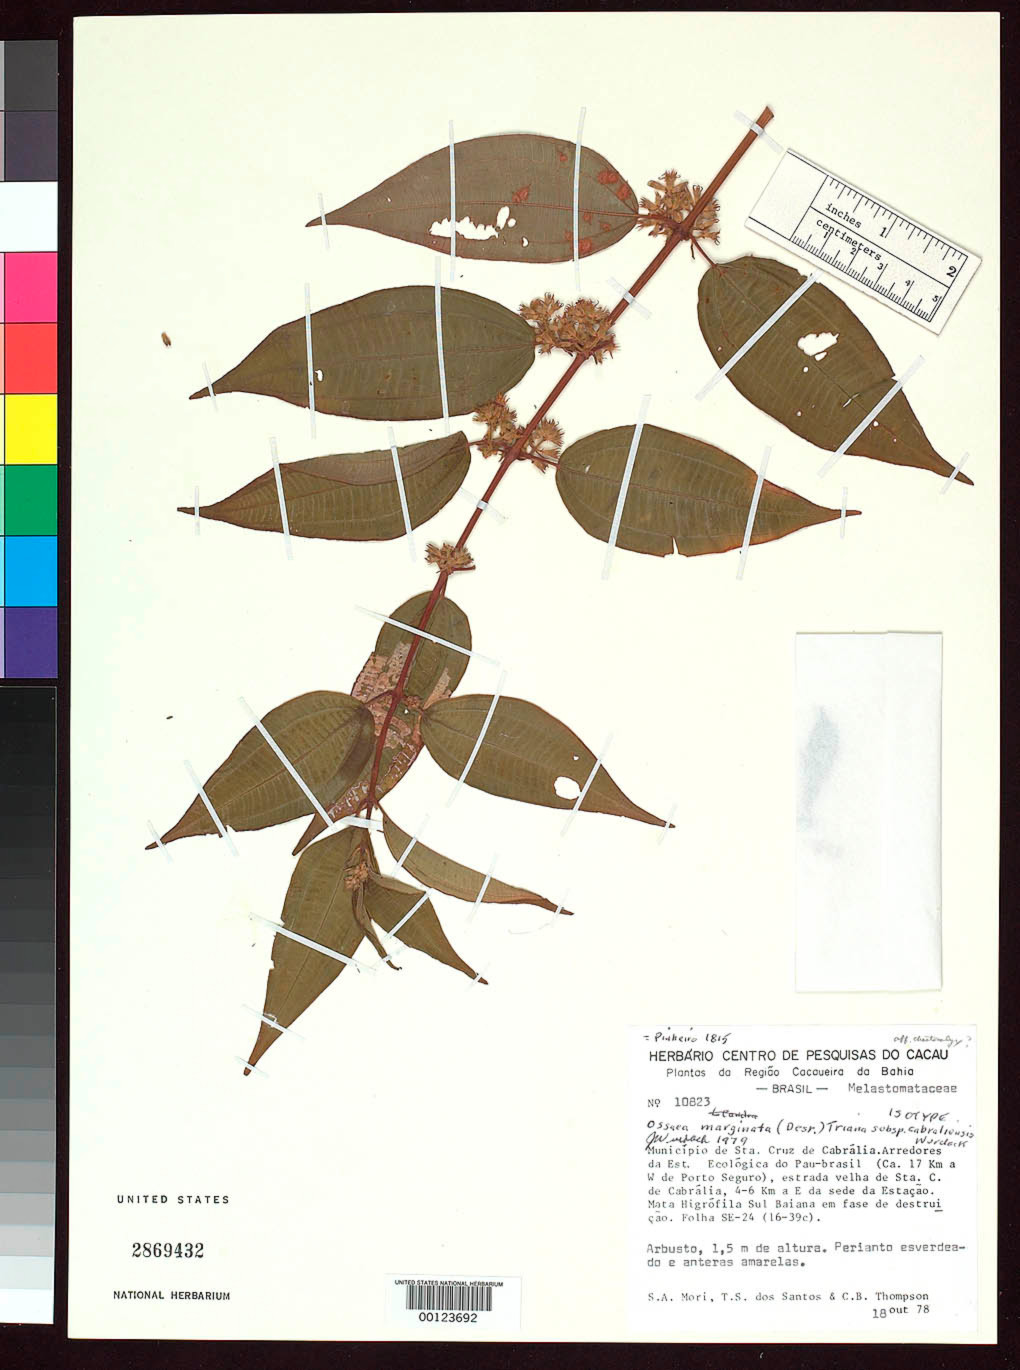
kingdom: Plantae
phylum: Tracheophyta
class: Magnoliopsida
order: Myrtales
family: Melastomataceae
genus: Ossaea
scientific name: Ossaea marginata subsp. cabraliensis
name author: Wurdack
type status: Isotype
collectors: S. Mori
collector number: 10823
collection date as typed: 18 Aug 1978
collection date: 1978-08-18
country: Brazil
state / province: Bahia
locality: East of Estacion Ecologicado Pau-brasil.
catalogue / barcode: US 2869432